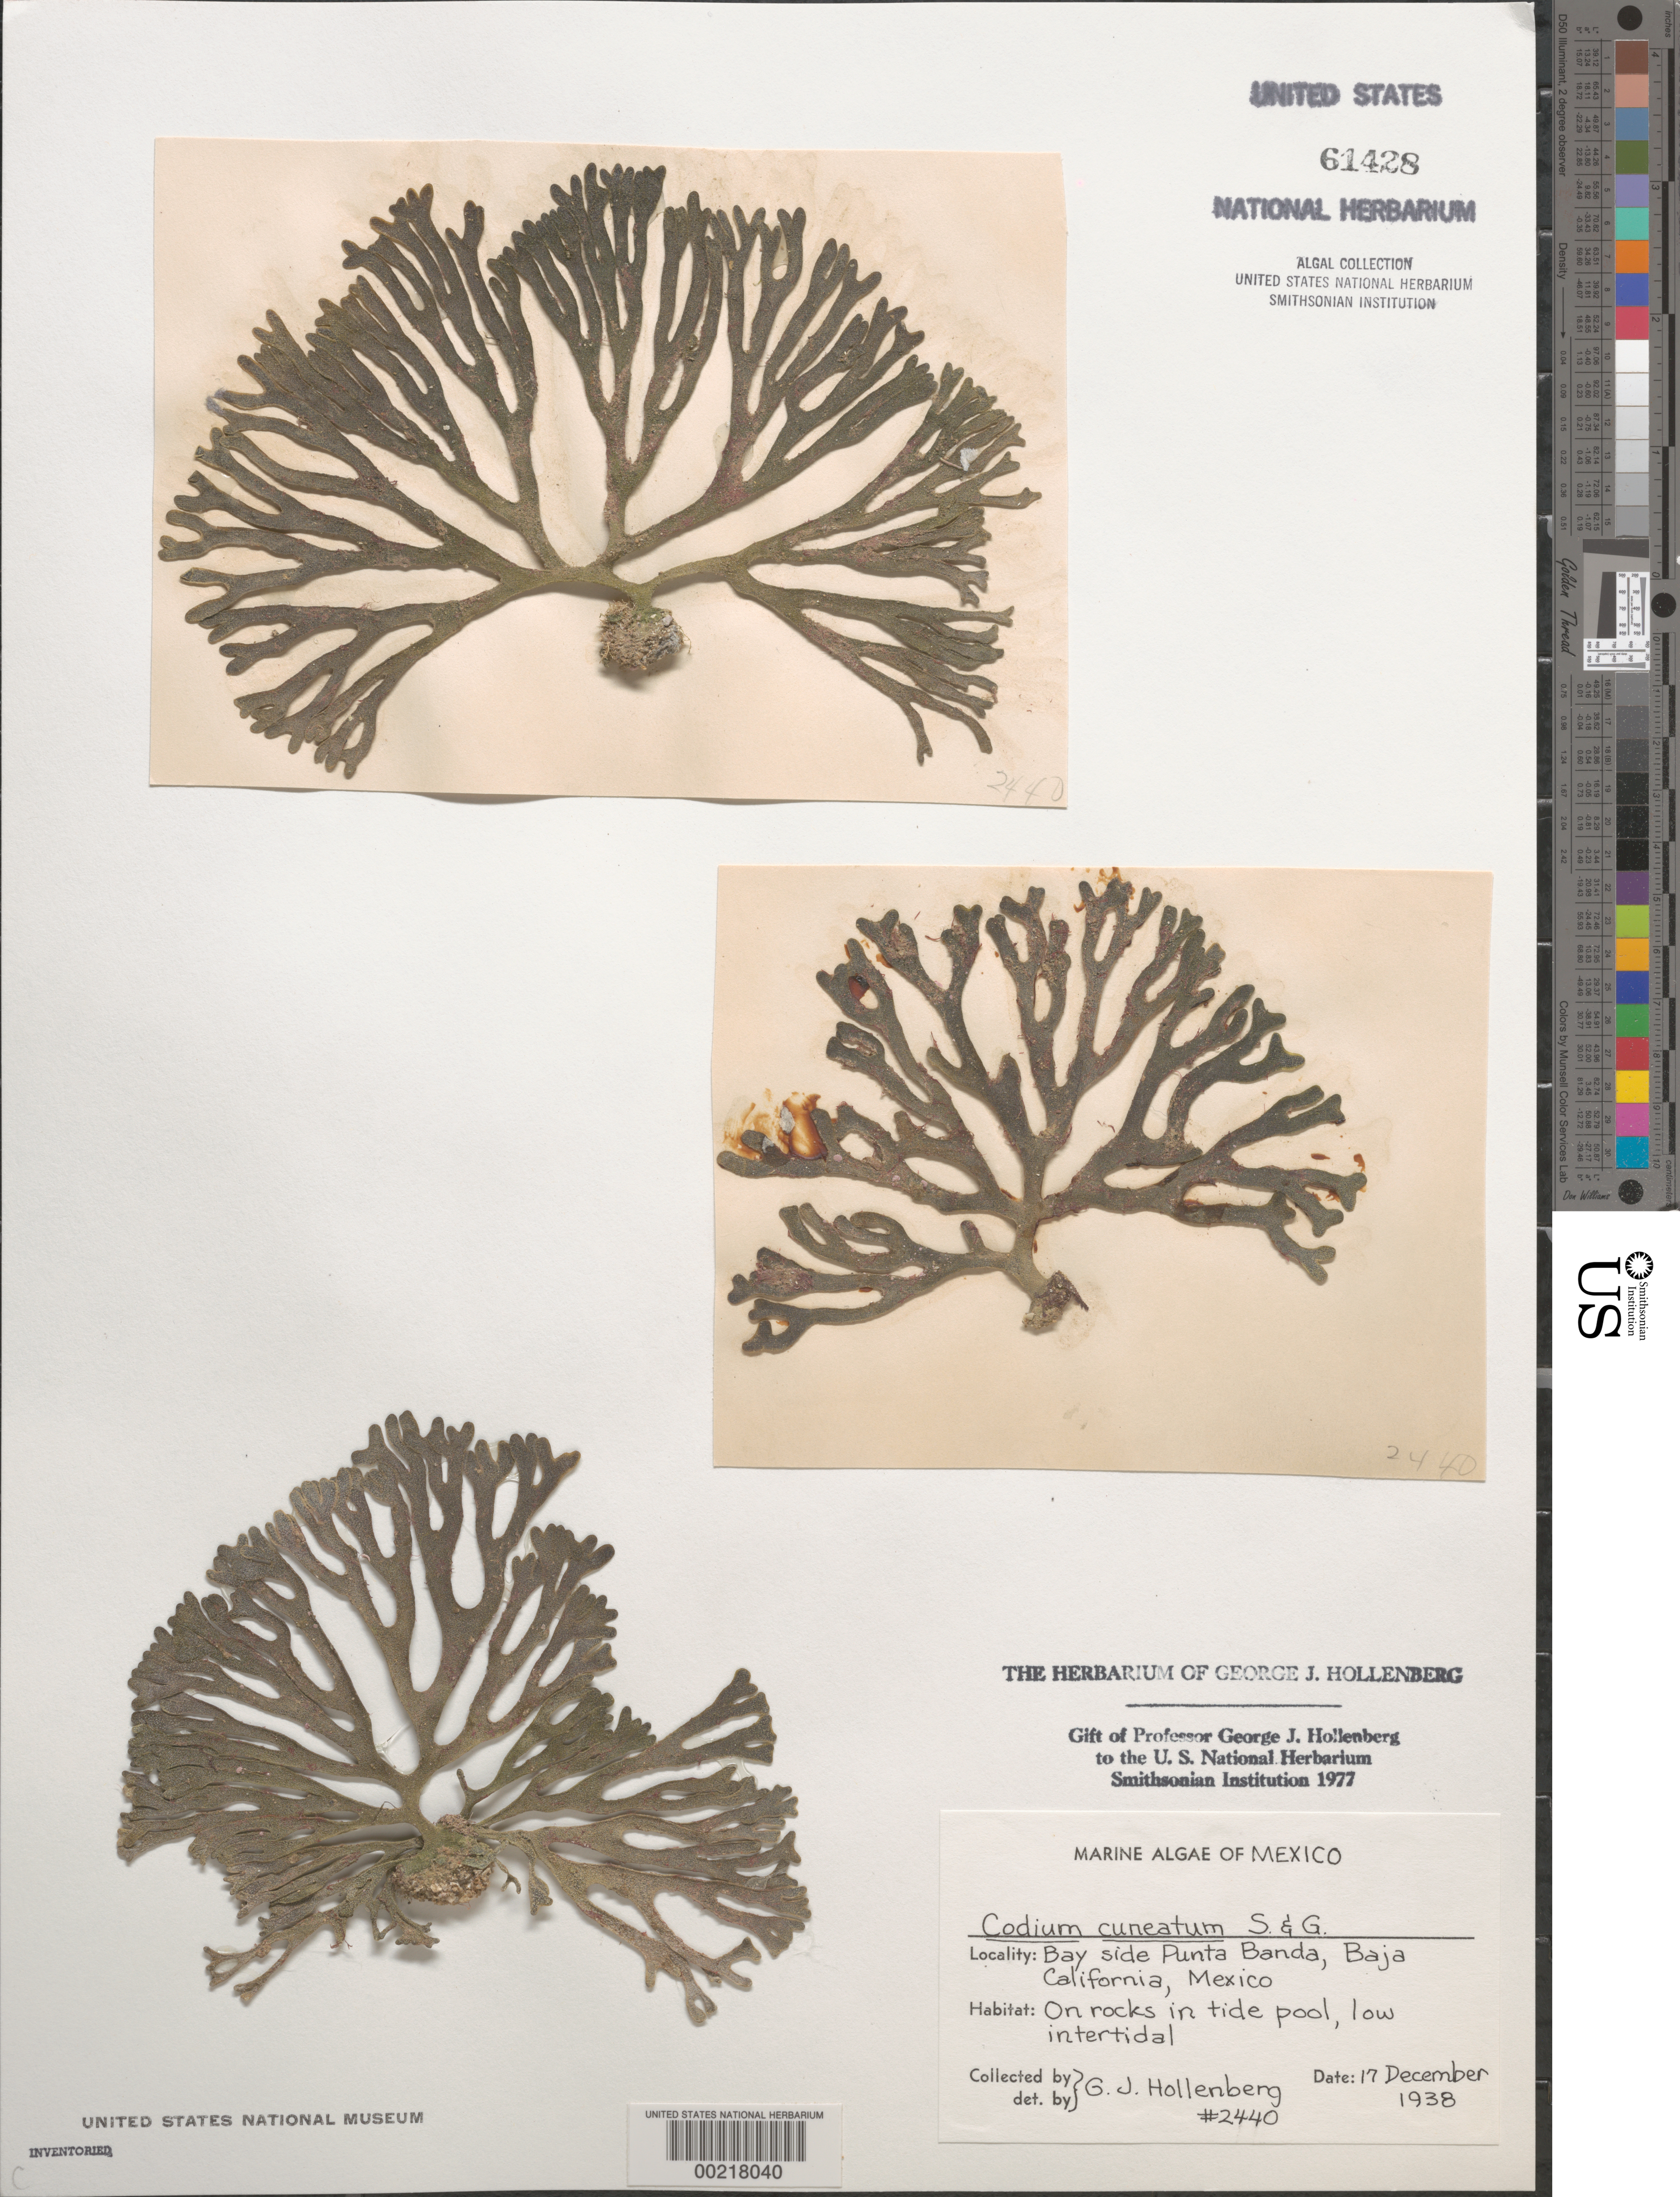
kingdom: Plantae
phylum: Chlorophyta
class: Ulvophyceae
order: Bryopsidales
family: Codiaceae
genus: Codium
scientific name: Codium simulans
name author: Setch. & N.L. Gardner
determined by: Algae name updating Project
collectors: G. Hollenberg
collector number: GJH 2440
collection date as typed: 12/17/1938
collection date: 1938-12-17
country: Mexico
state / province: Baja California Norte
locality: Punta Banda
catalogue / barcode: US 61428